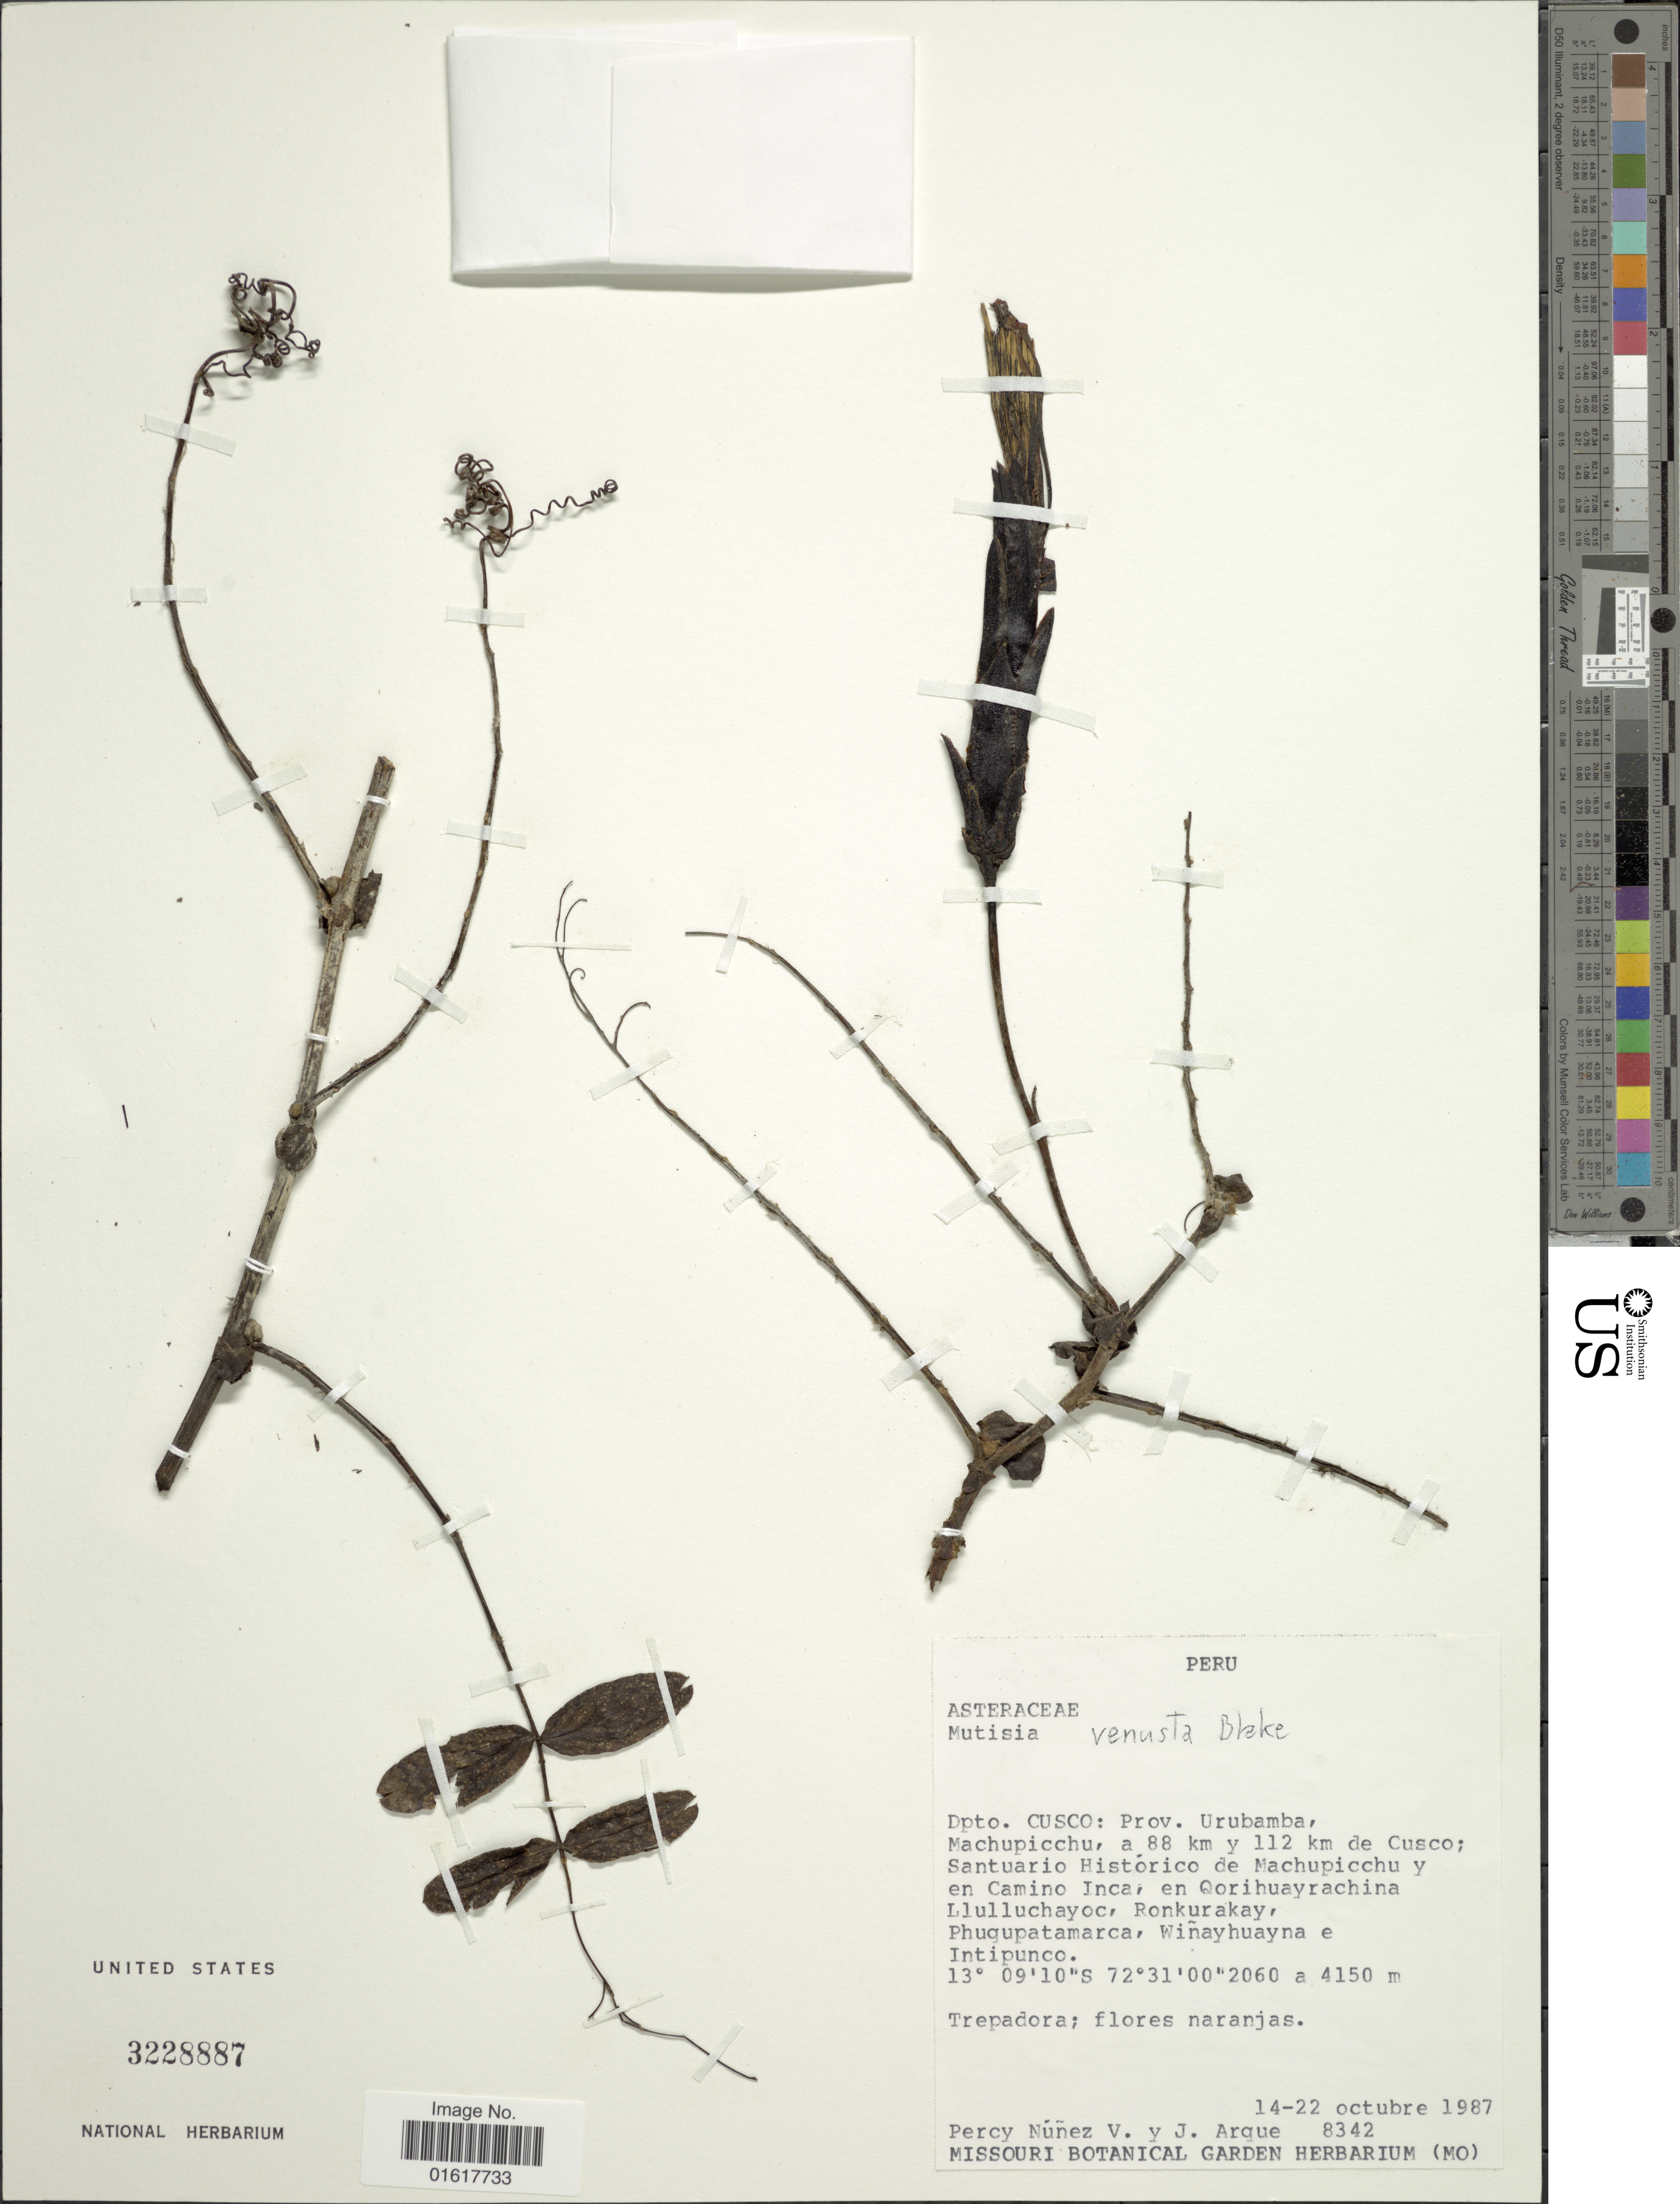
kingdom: Plantae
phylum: Tracheophyta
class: Magnoliopsida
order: Asterales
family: Asteraceae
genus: Mutisia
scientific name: Mutisia venusta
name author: S.F. Blake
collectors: P. Nuñez V. & J. Arque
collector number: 8342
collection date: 1987-10-14/1987-10-22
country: Peru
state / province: Cusco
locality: Prov.: Urubamba. Machupicchu, a 88 km y 112 km de Cusco; Santuario Historico de Machupicchu y en Camino Inca, en Qorihuayrachina Llulluchayoc, Ronkurakay, Phuqupatamarca, Wiñayhuayna e Intipunco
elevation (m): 2060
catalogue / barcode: US 3228887